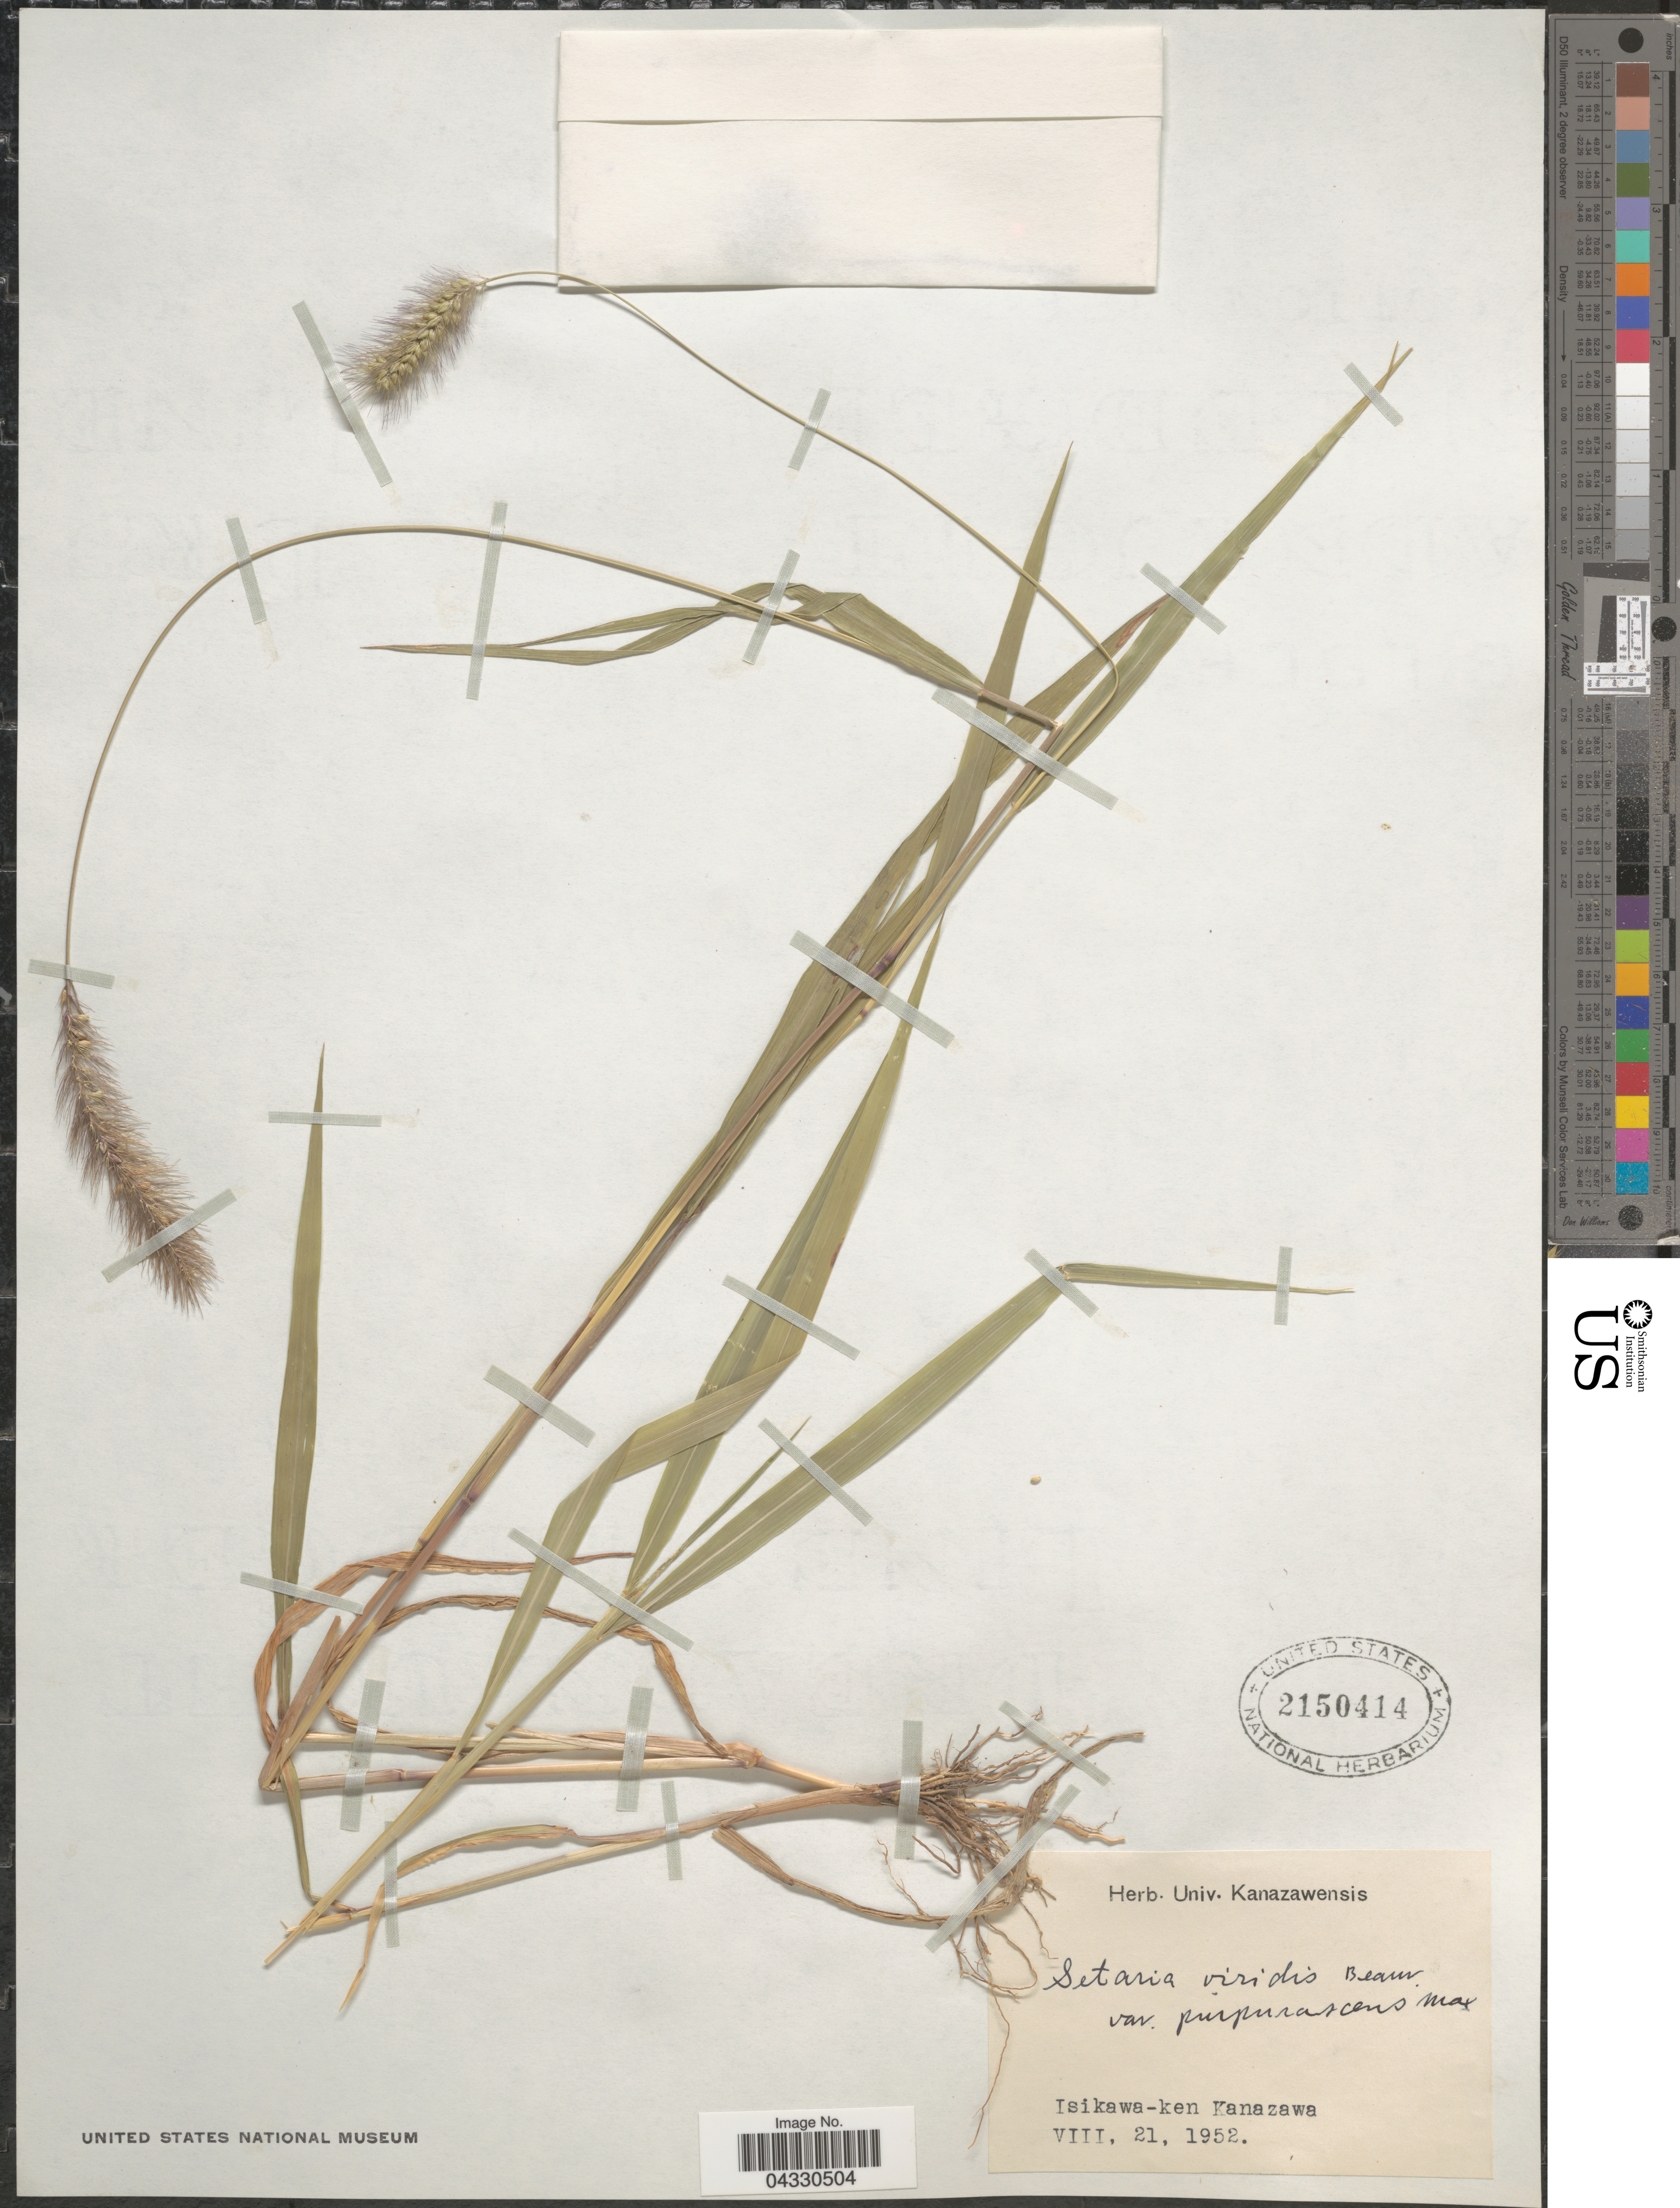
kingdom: Plantae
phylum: Tracheophyta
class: Liliopsida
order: Poales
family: Poaceae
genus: Setaria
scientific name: Setaria viridis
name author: (L.) P. Beauv.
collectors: Ex Herb. Univ. Kanazawensis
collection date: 1952-08-21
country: Japan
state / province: Isikawa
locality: Isikawa-ken Kanazawa.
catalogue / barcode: US 2150414